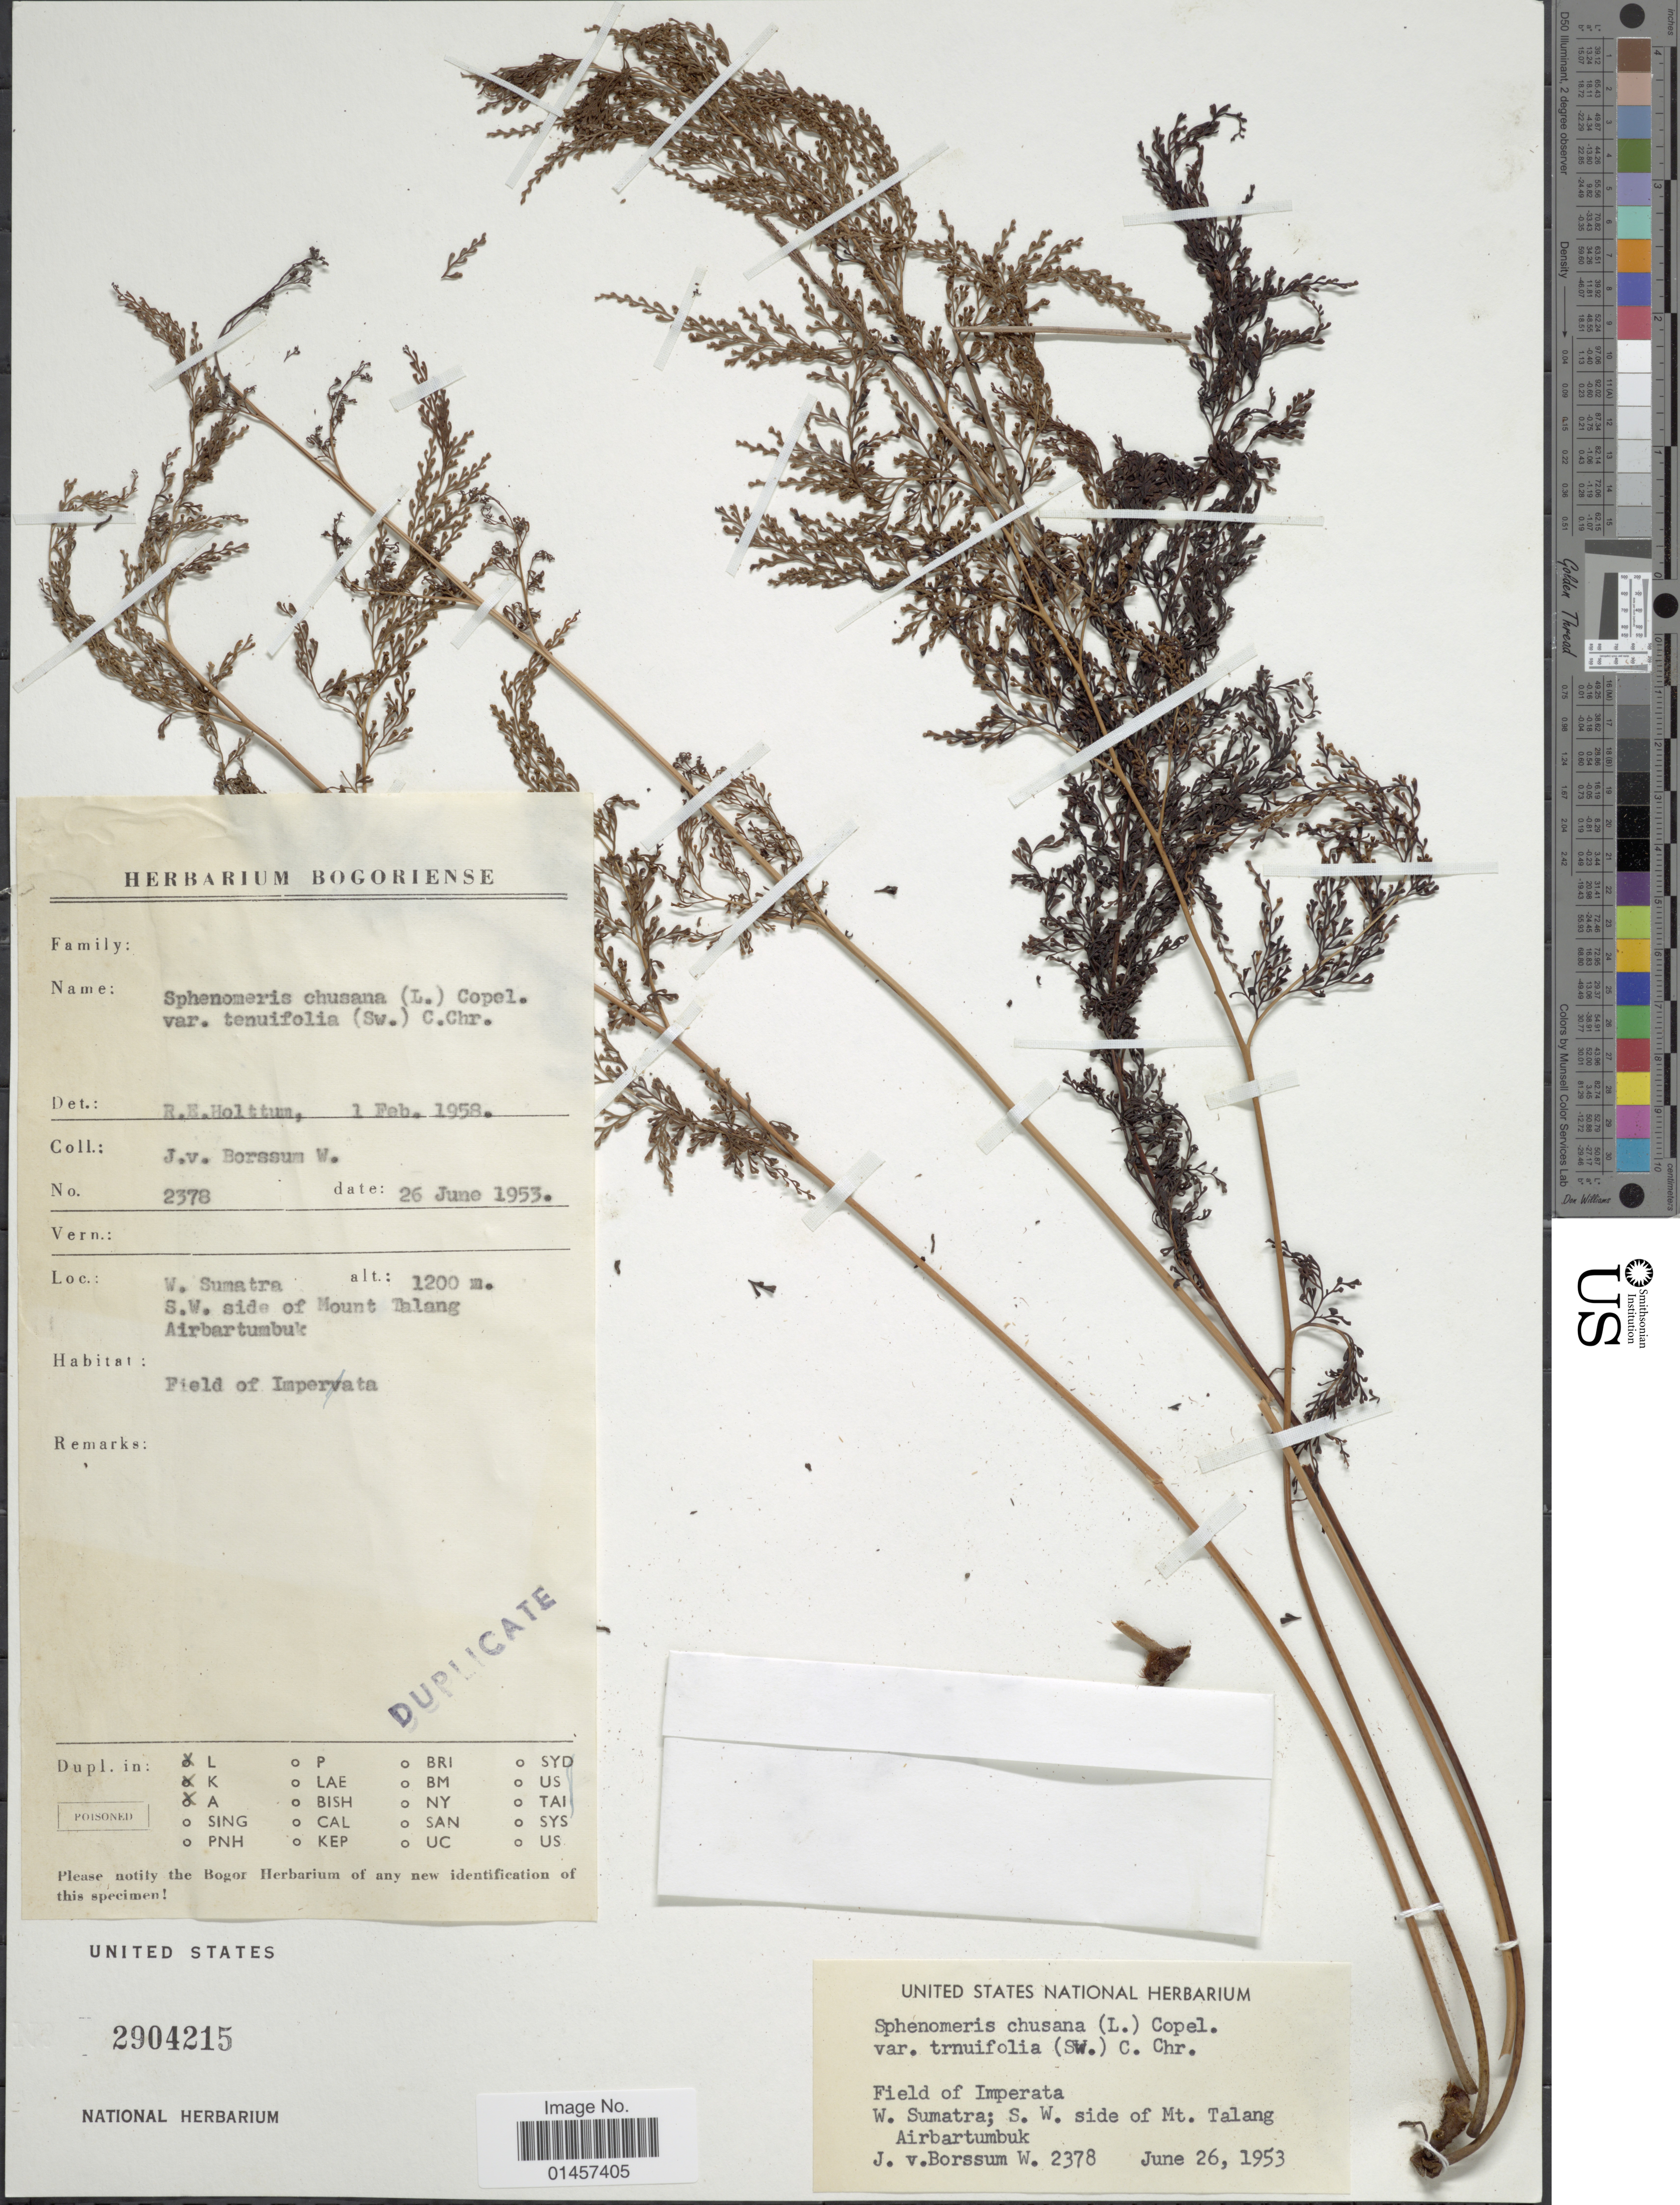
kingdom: Plantae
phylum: Tracheophyta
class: Polypodiopsida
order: Polypodiales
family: Lindsaeaceae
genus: Sphenomeris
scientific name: Sphenomeris chinensis var. chinensis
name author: (L.) Maxon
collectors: J. Borssum Waalkes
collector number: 2378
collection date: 1953-06-26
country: Indonesia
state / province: Sumatra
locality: W. Sumatra, S.W. side of Mount Talang Airbartumbuk, field of Imperata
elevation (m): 1200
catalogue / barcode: US 2904215